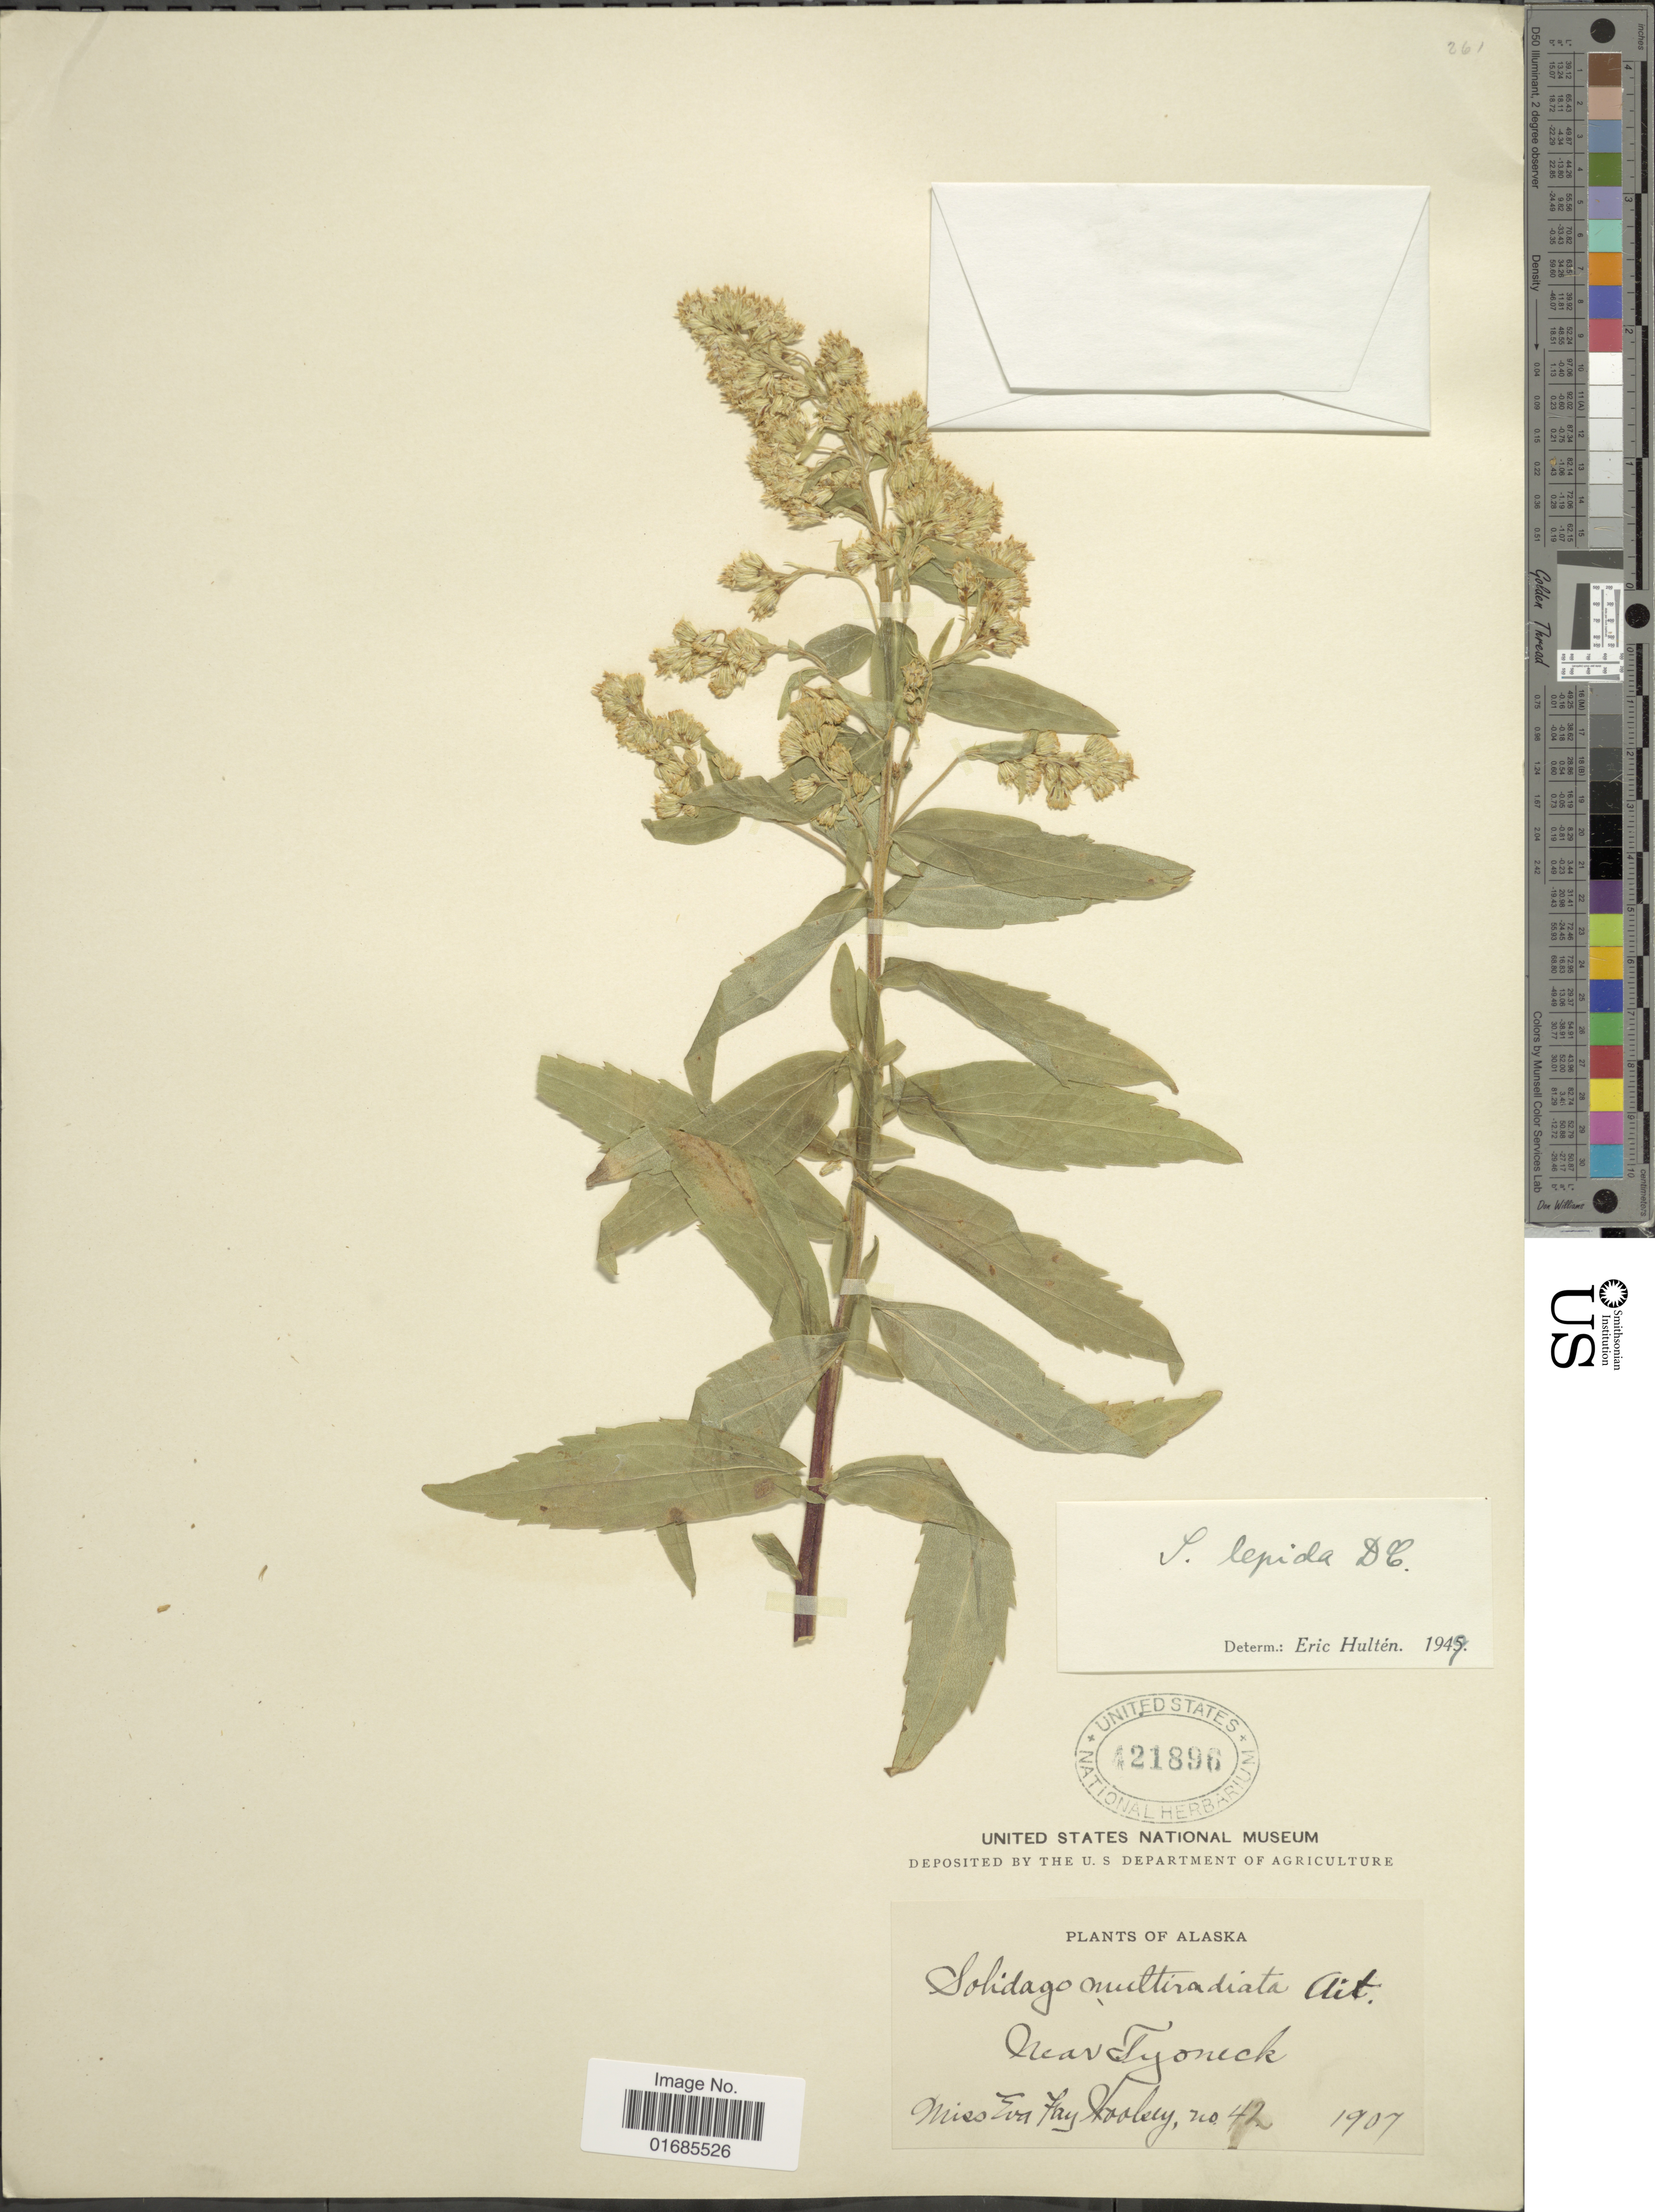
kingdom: Plantae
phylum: Tracheophyta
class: Magnoliopsida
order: Asterales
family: Asteraceae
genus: Solidago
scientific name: Solidago canadensis var. salebrosa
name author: (Piper) M.E. Jones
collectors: E. Woolsey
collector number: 42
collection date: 1907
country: United States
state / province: Alaska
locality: Near Tyonek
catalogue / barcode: US 421896